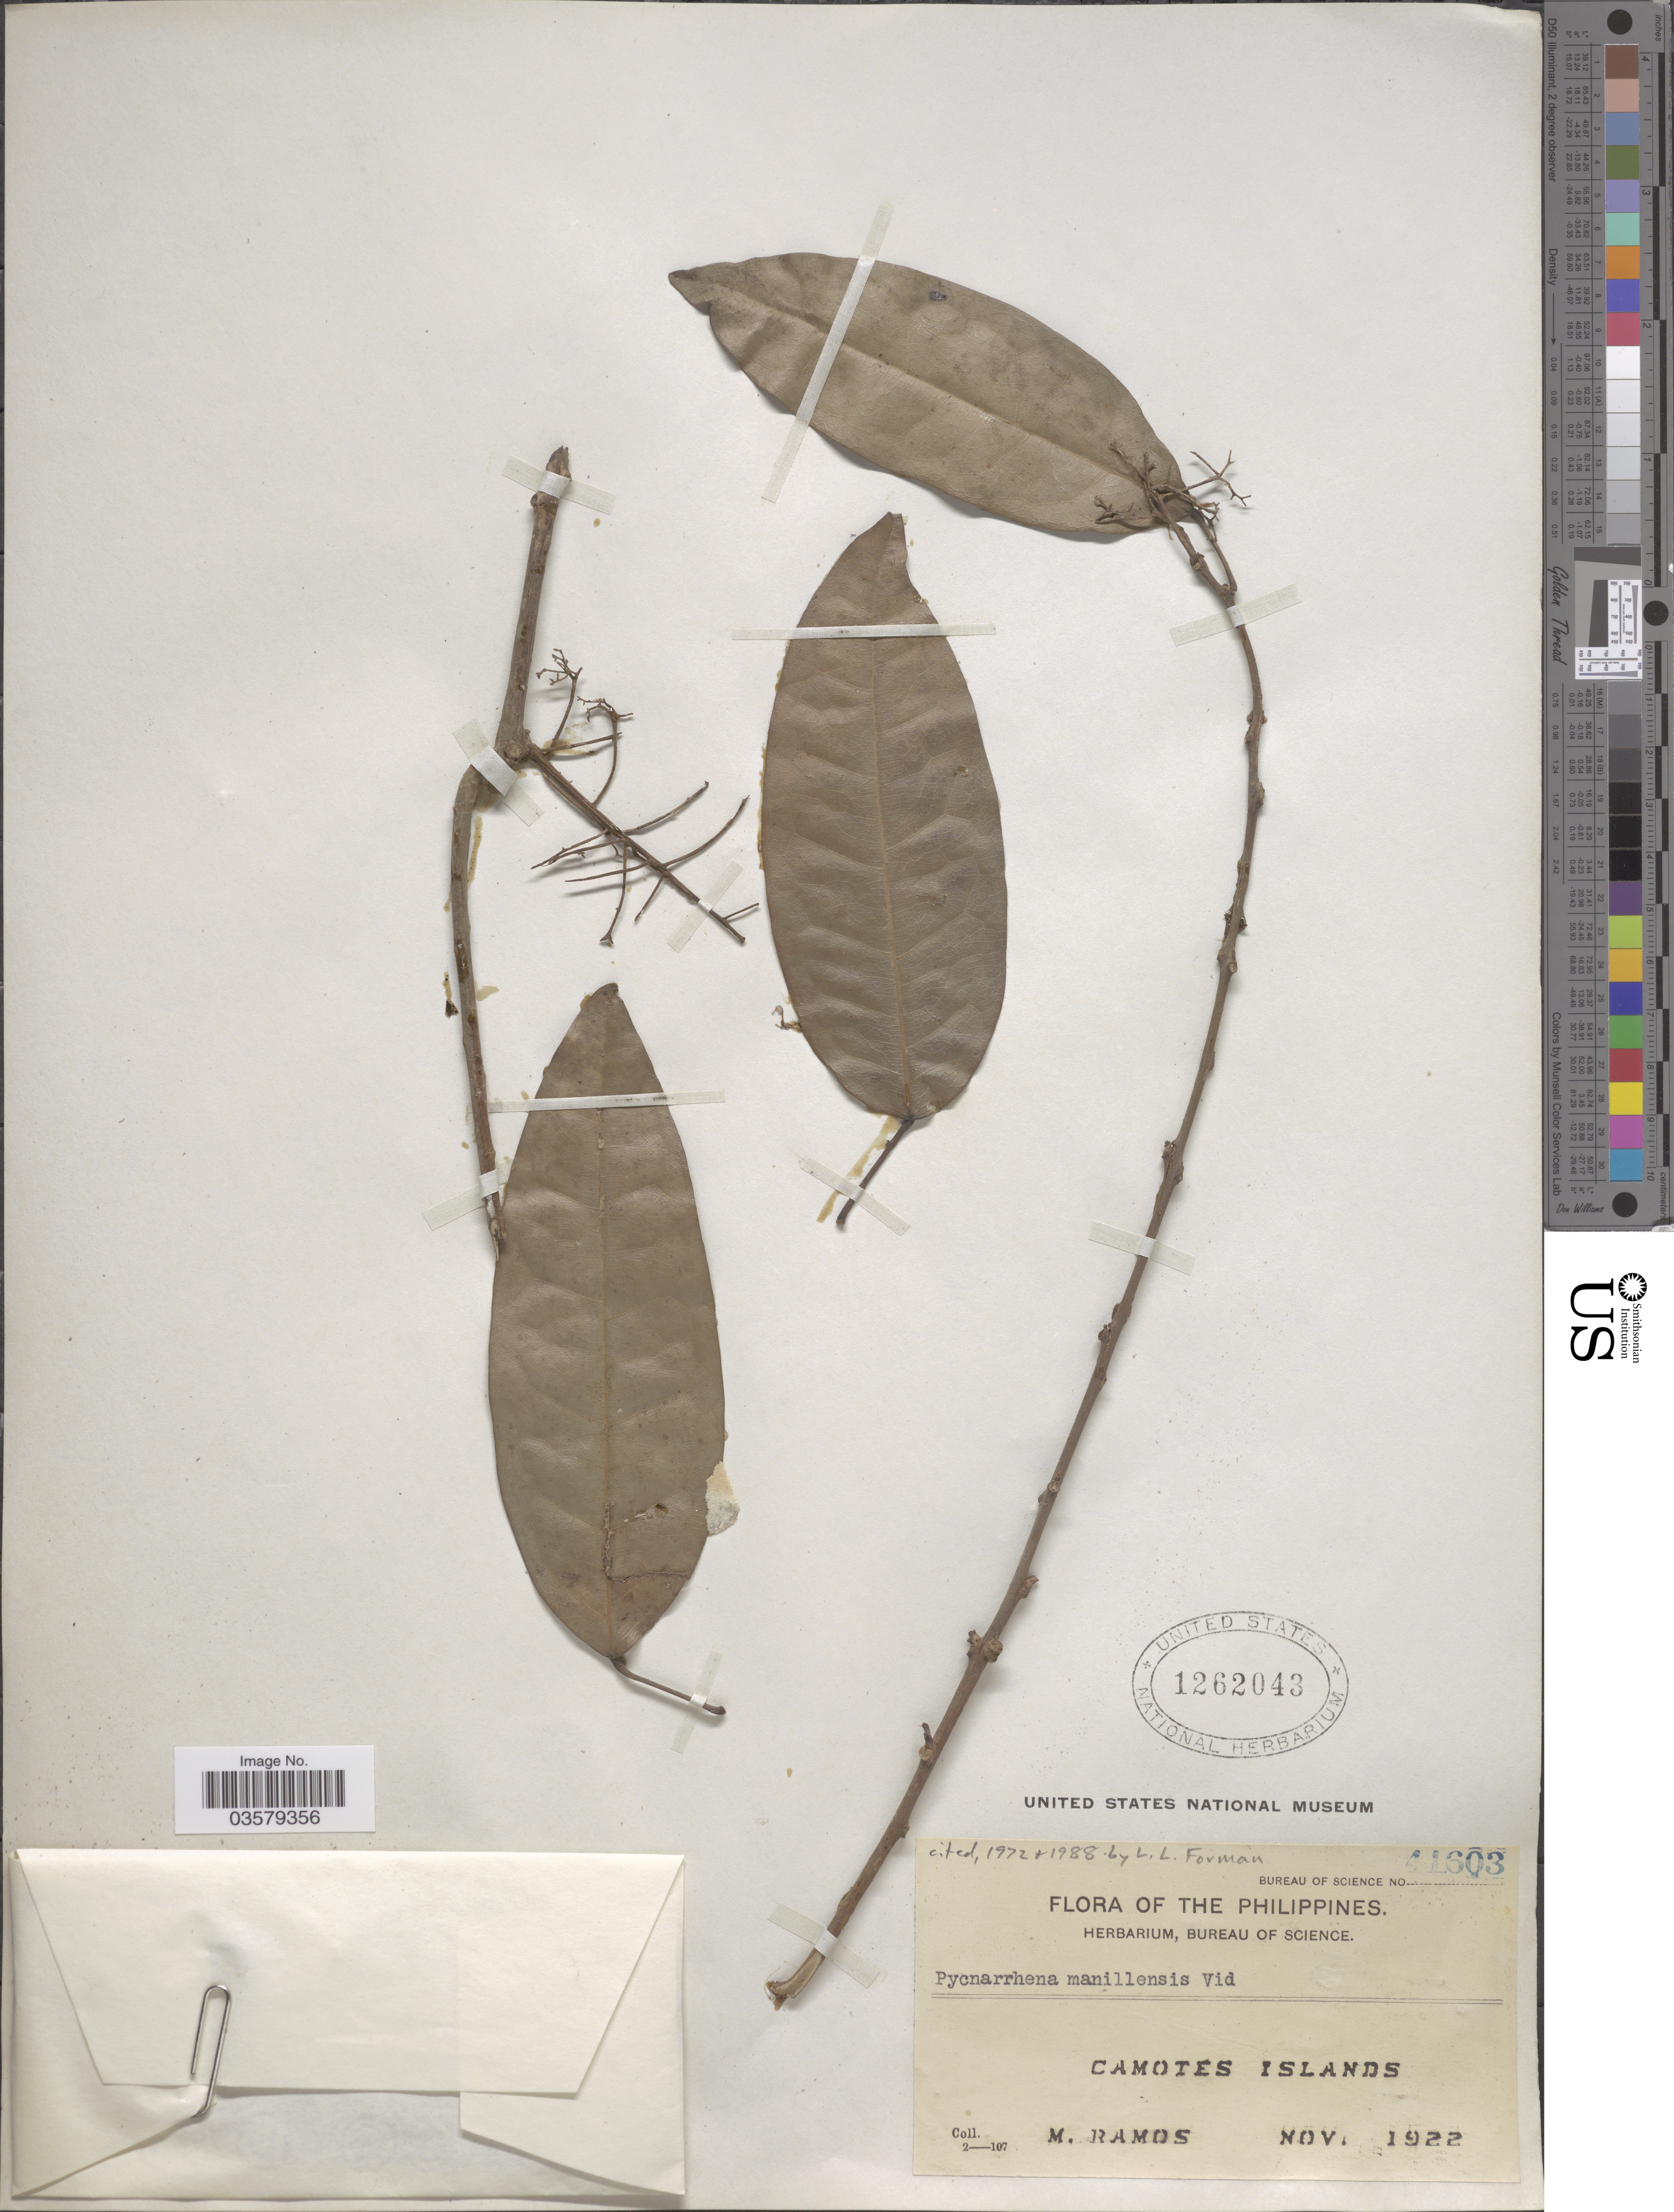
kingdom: Plantae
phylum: Tracheophyta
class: Magnoliopsida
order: Ranunculales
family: Menispermaceae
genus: Pycnarrhena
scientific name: Pycnarrhena manillensis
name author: S. Vidal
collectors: M. Ramos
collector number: Bureau of Science 41603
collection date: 1922-11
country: Philippines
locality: Camotes Islands.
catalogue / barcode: US 1262043